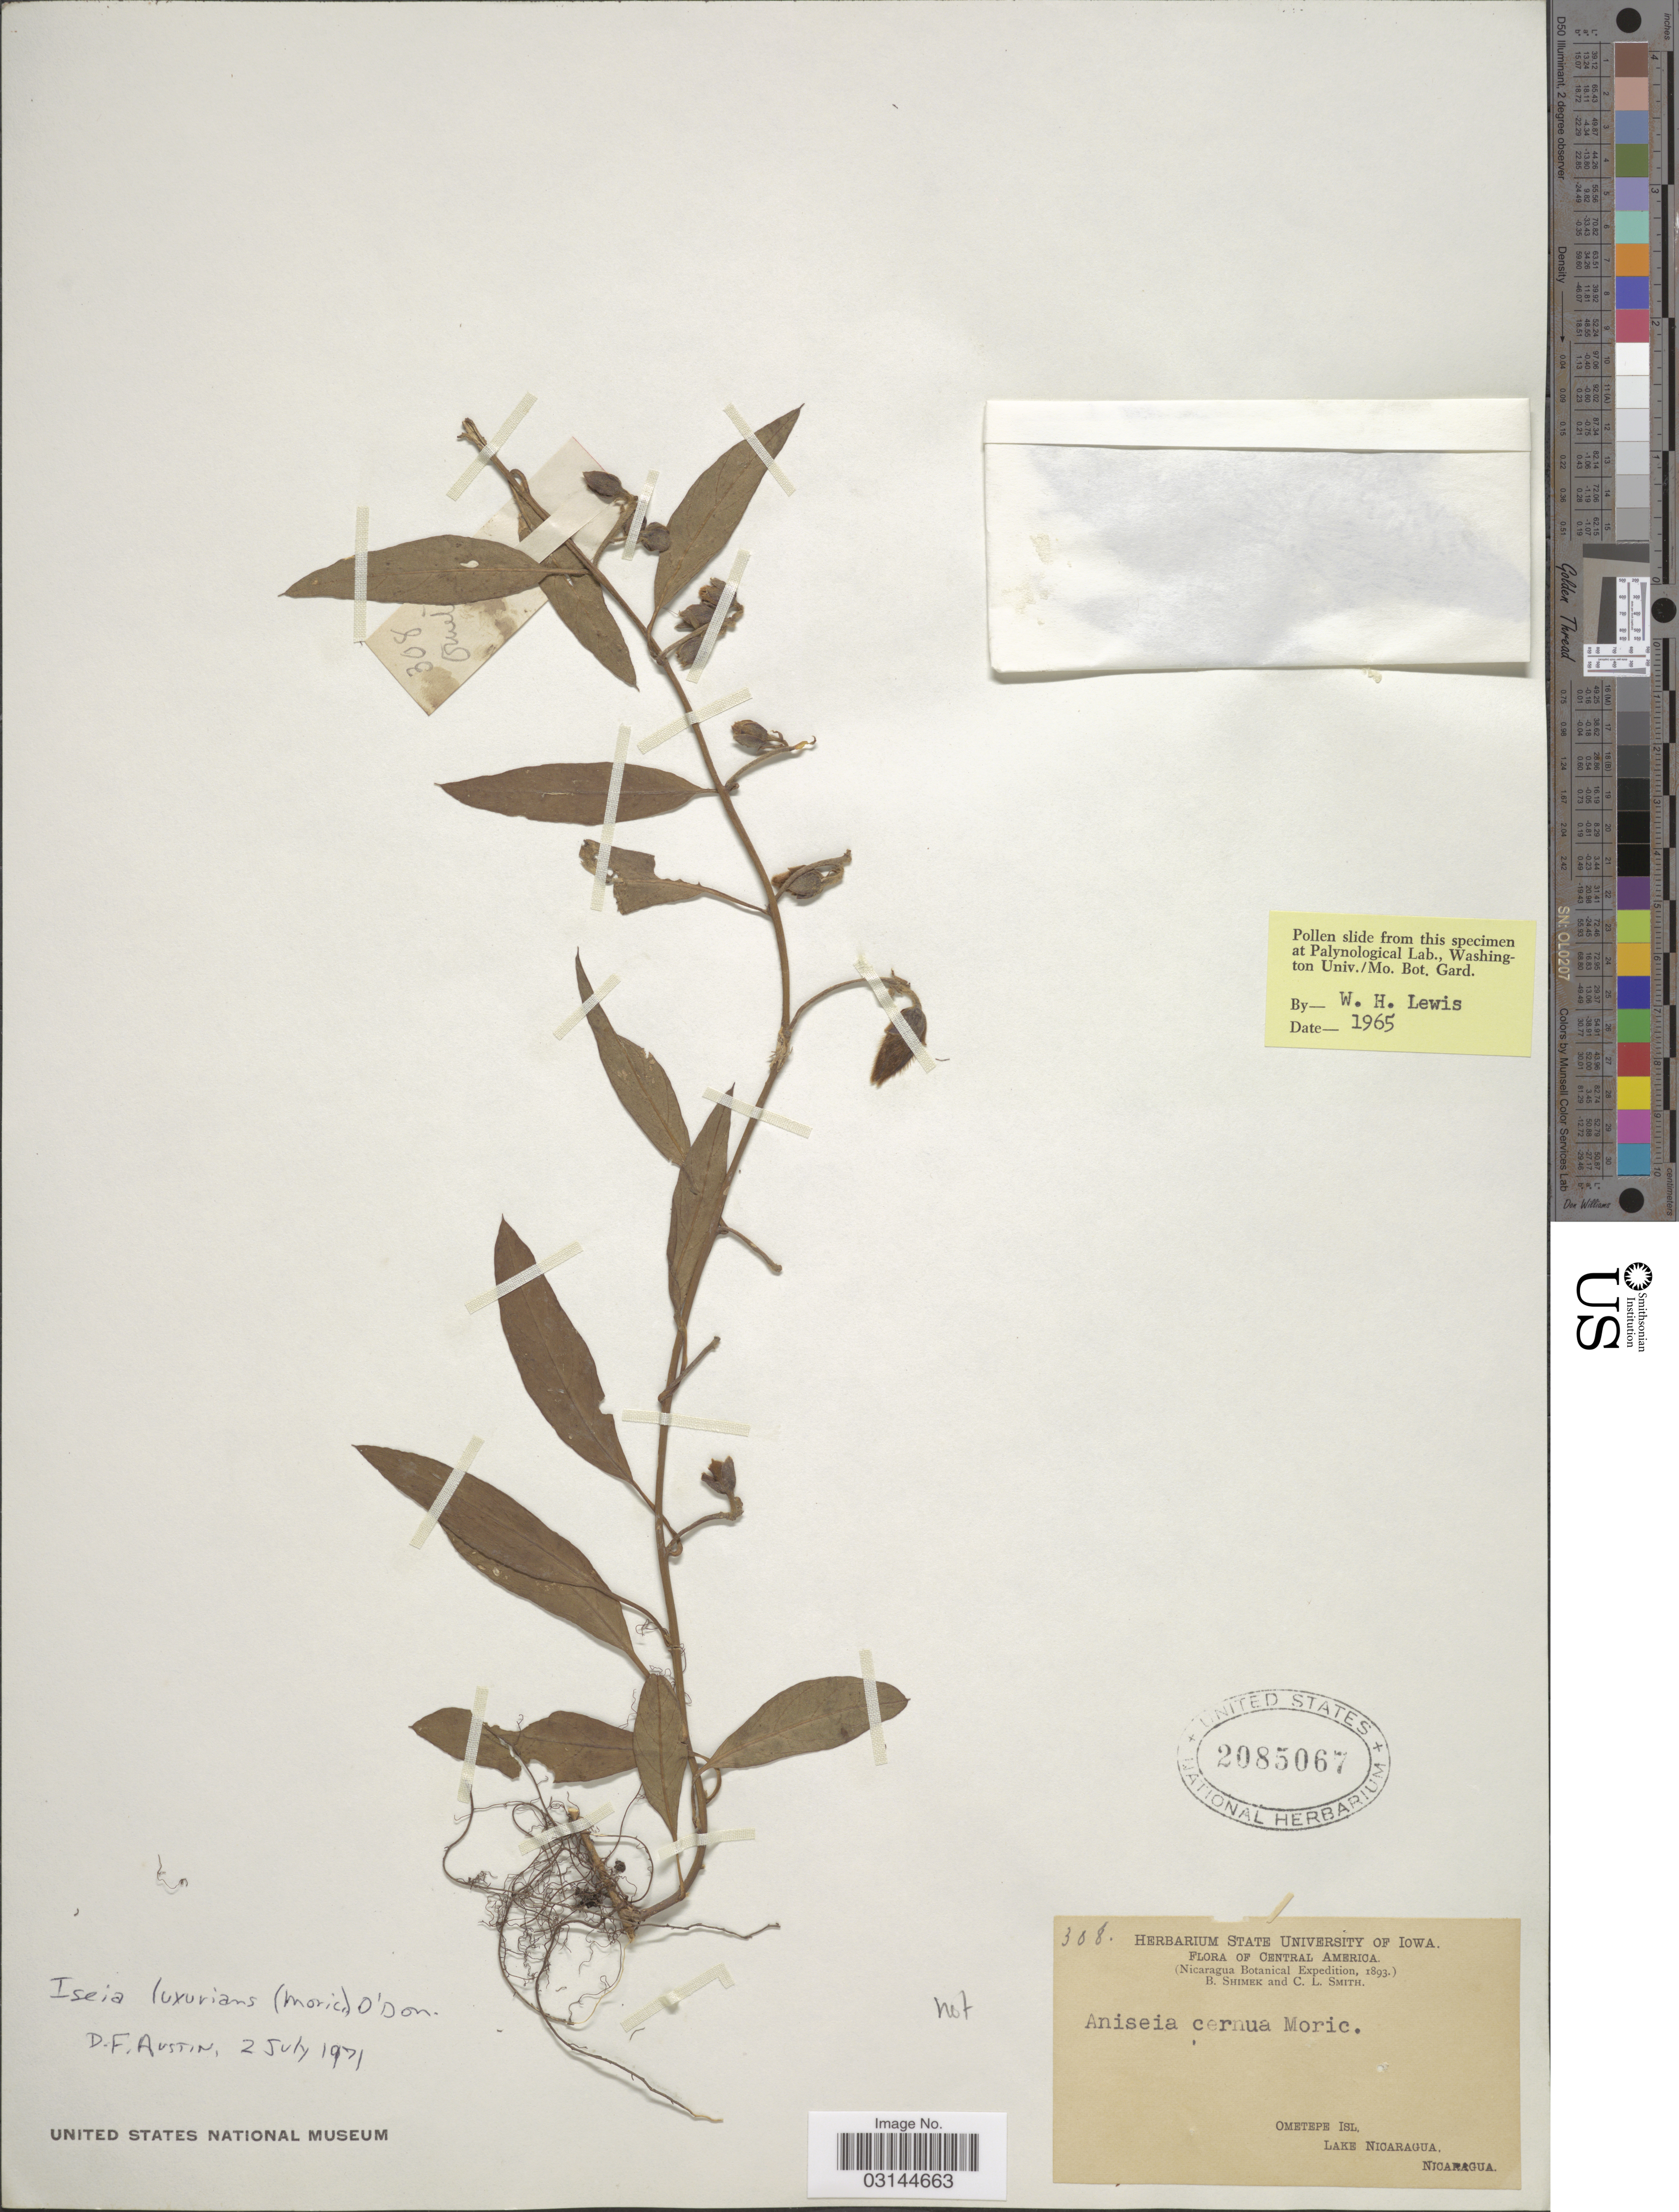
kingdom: Plantae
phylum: Tracheophyta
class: Magnoliopsida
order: Solanales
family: Convolvulaceae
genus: Aniseia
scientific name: Aniseia luxurians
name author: (Moric.) Athiê-Souza & Buril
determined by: Strong, Mark T., (BOT), Smithsonian Institution - National Museum of Natural History (UNITED STATES)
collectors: B. Shimek & C. L. Smith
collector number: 308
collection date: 1893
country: Nicaragua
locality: Central America. Ometepe Isl. Lake Nicaragua.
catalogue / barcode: US 2085067